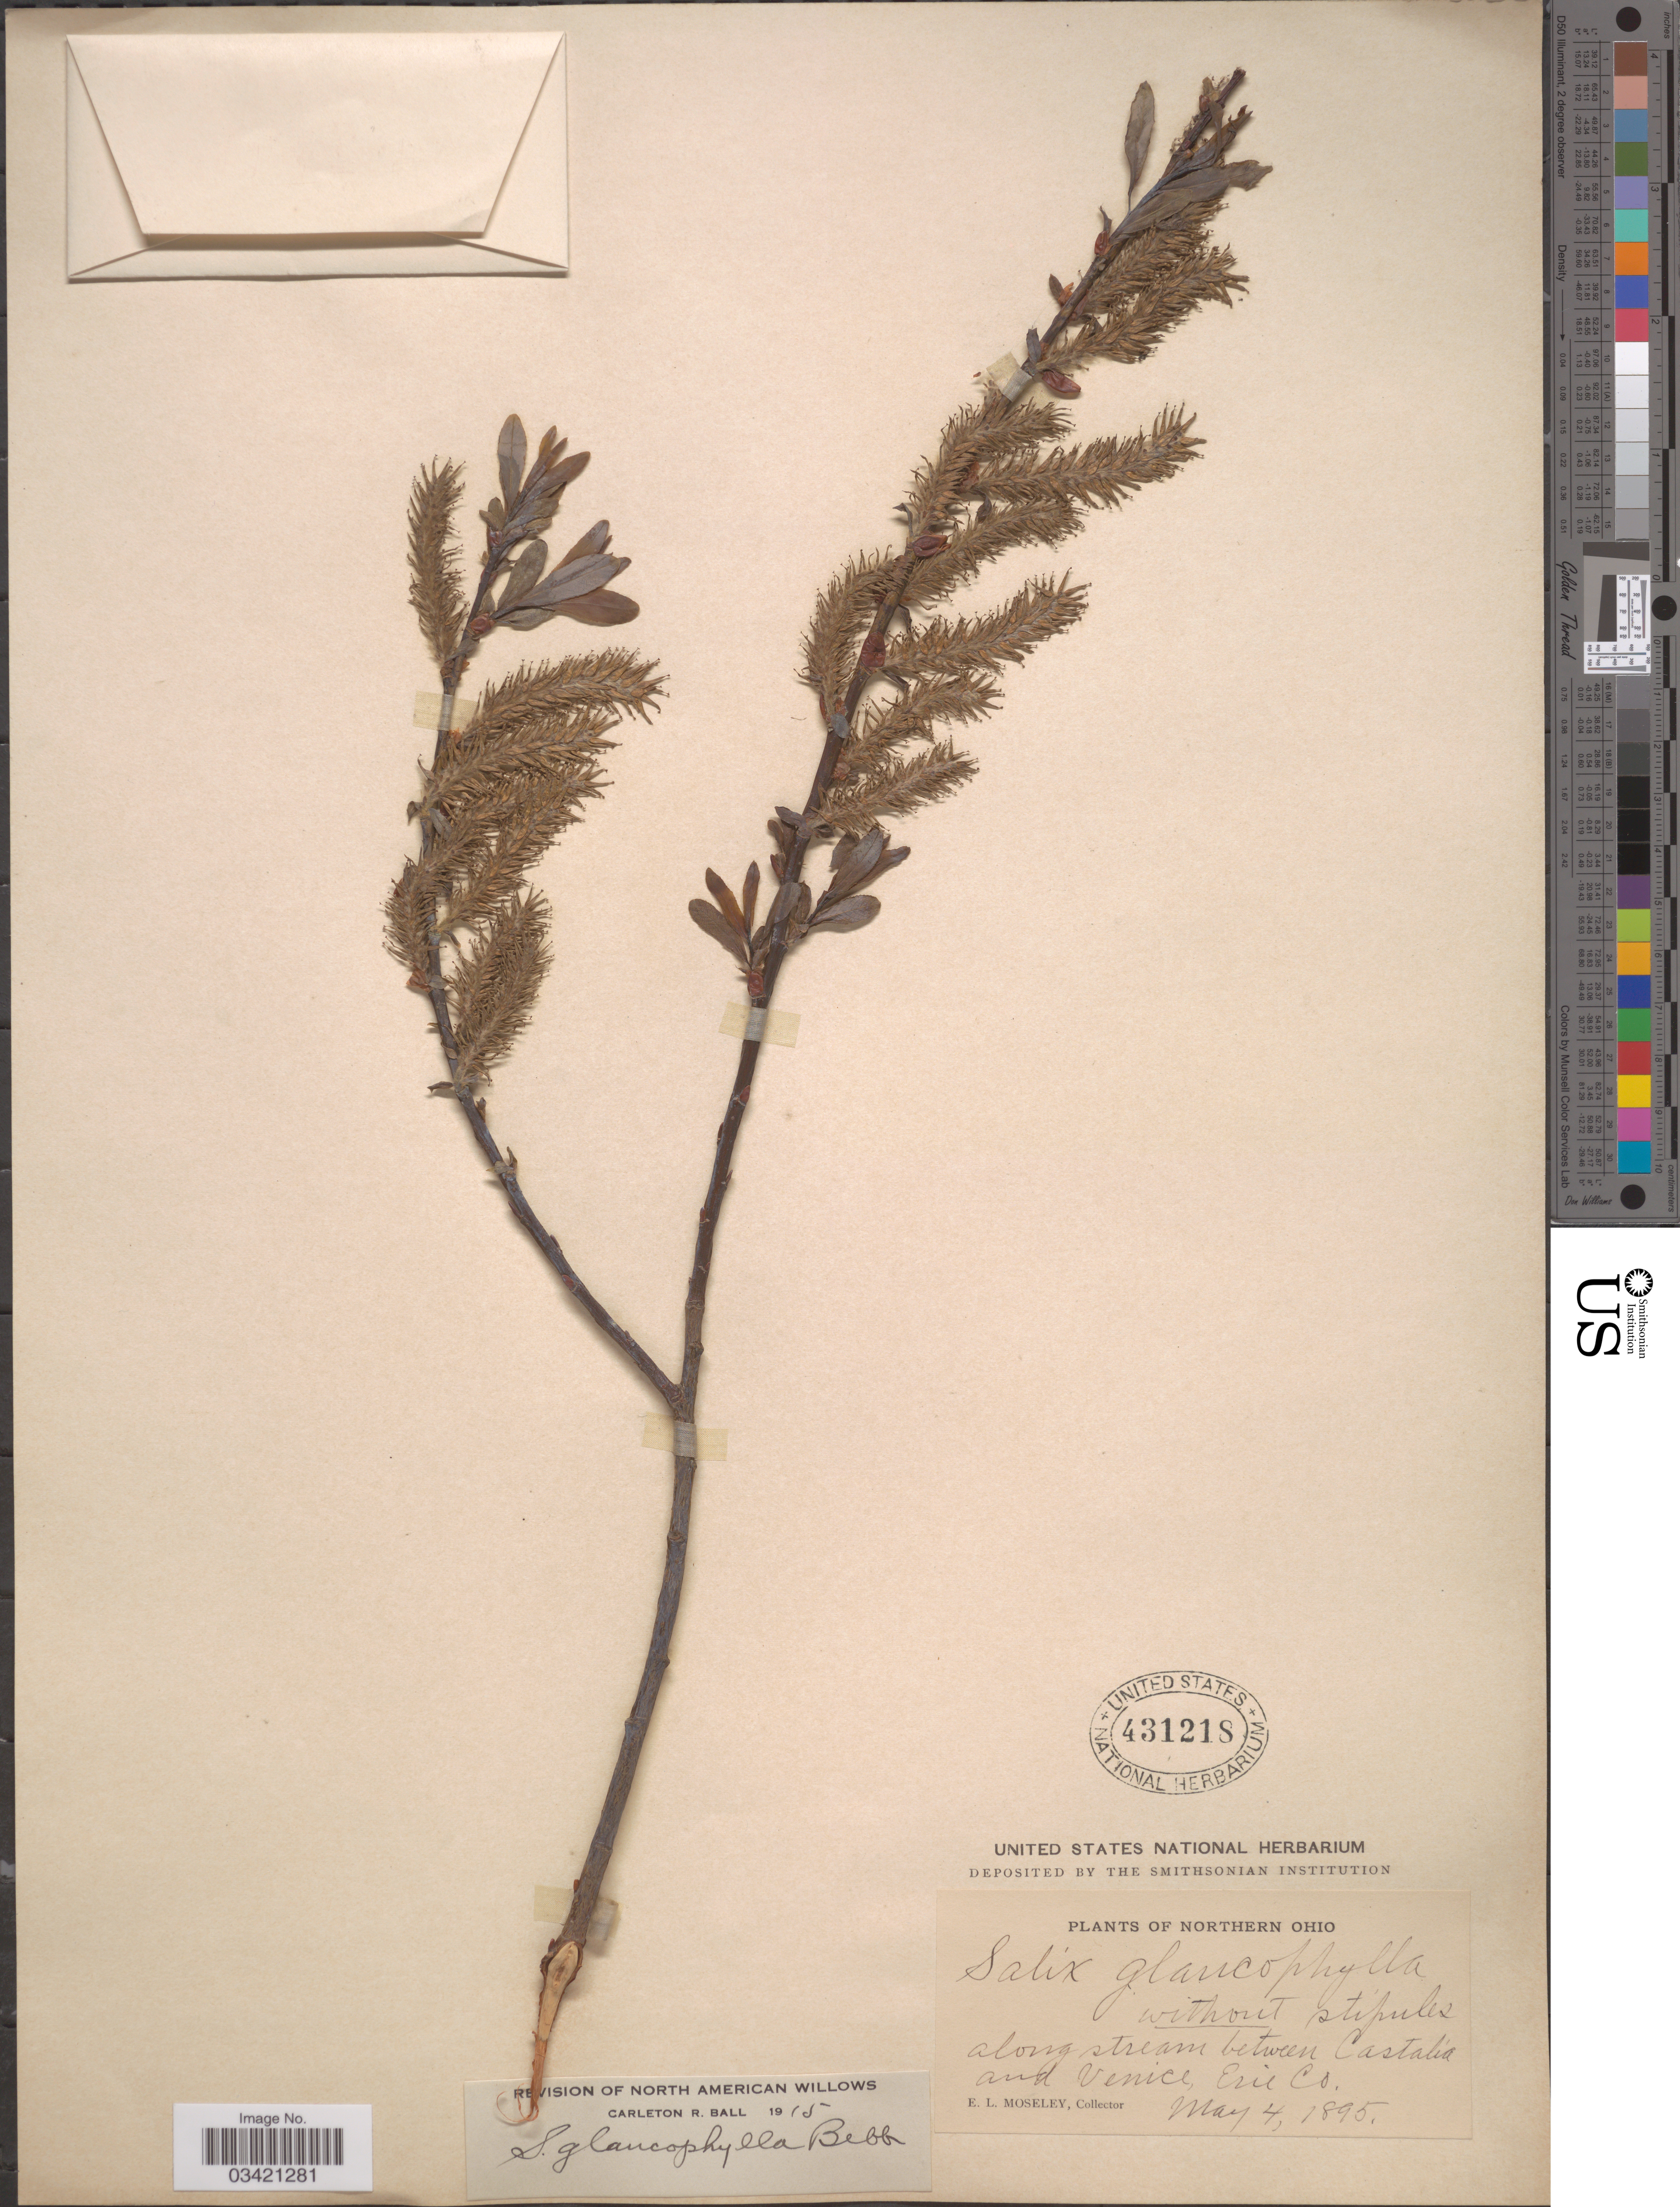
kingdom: Plantae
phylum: Tracheophyta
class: Magnoliopsida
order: Malpighiales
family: Salicaceae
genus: Salix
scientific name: Salix glaucophylla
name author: Andersson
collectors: E. Moseley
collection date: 1895-05-04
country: United States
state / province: Ohio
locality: Northern Ohio. Along stream between Castalia and Venice, Erie Co.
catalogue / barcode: US 431218